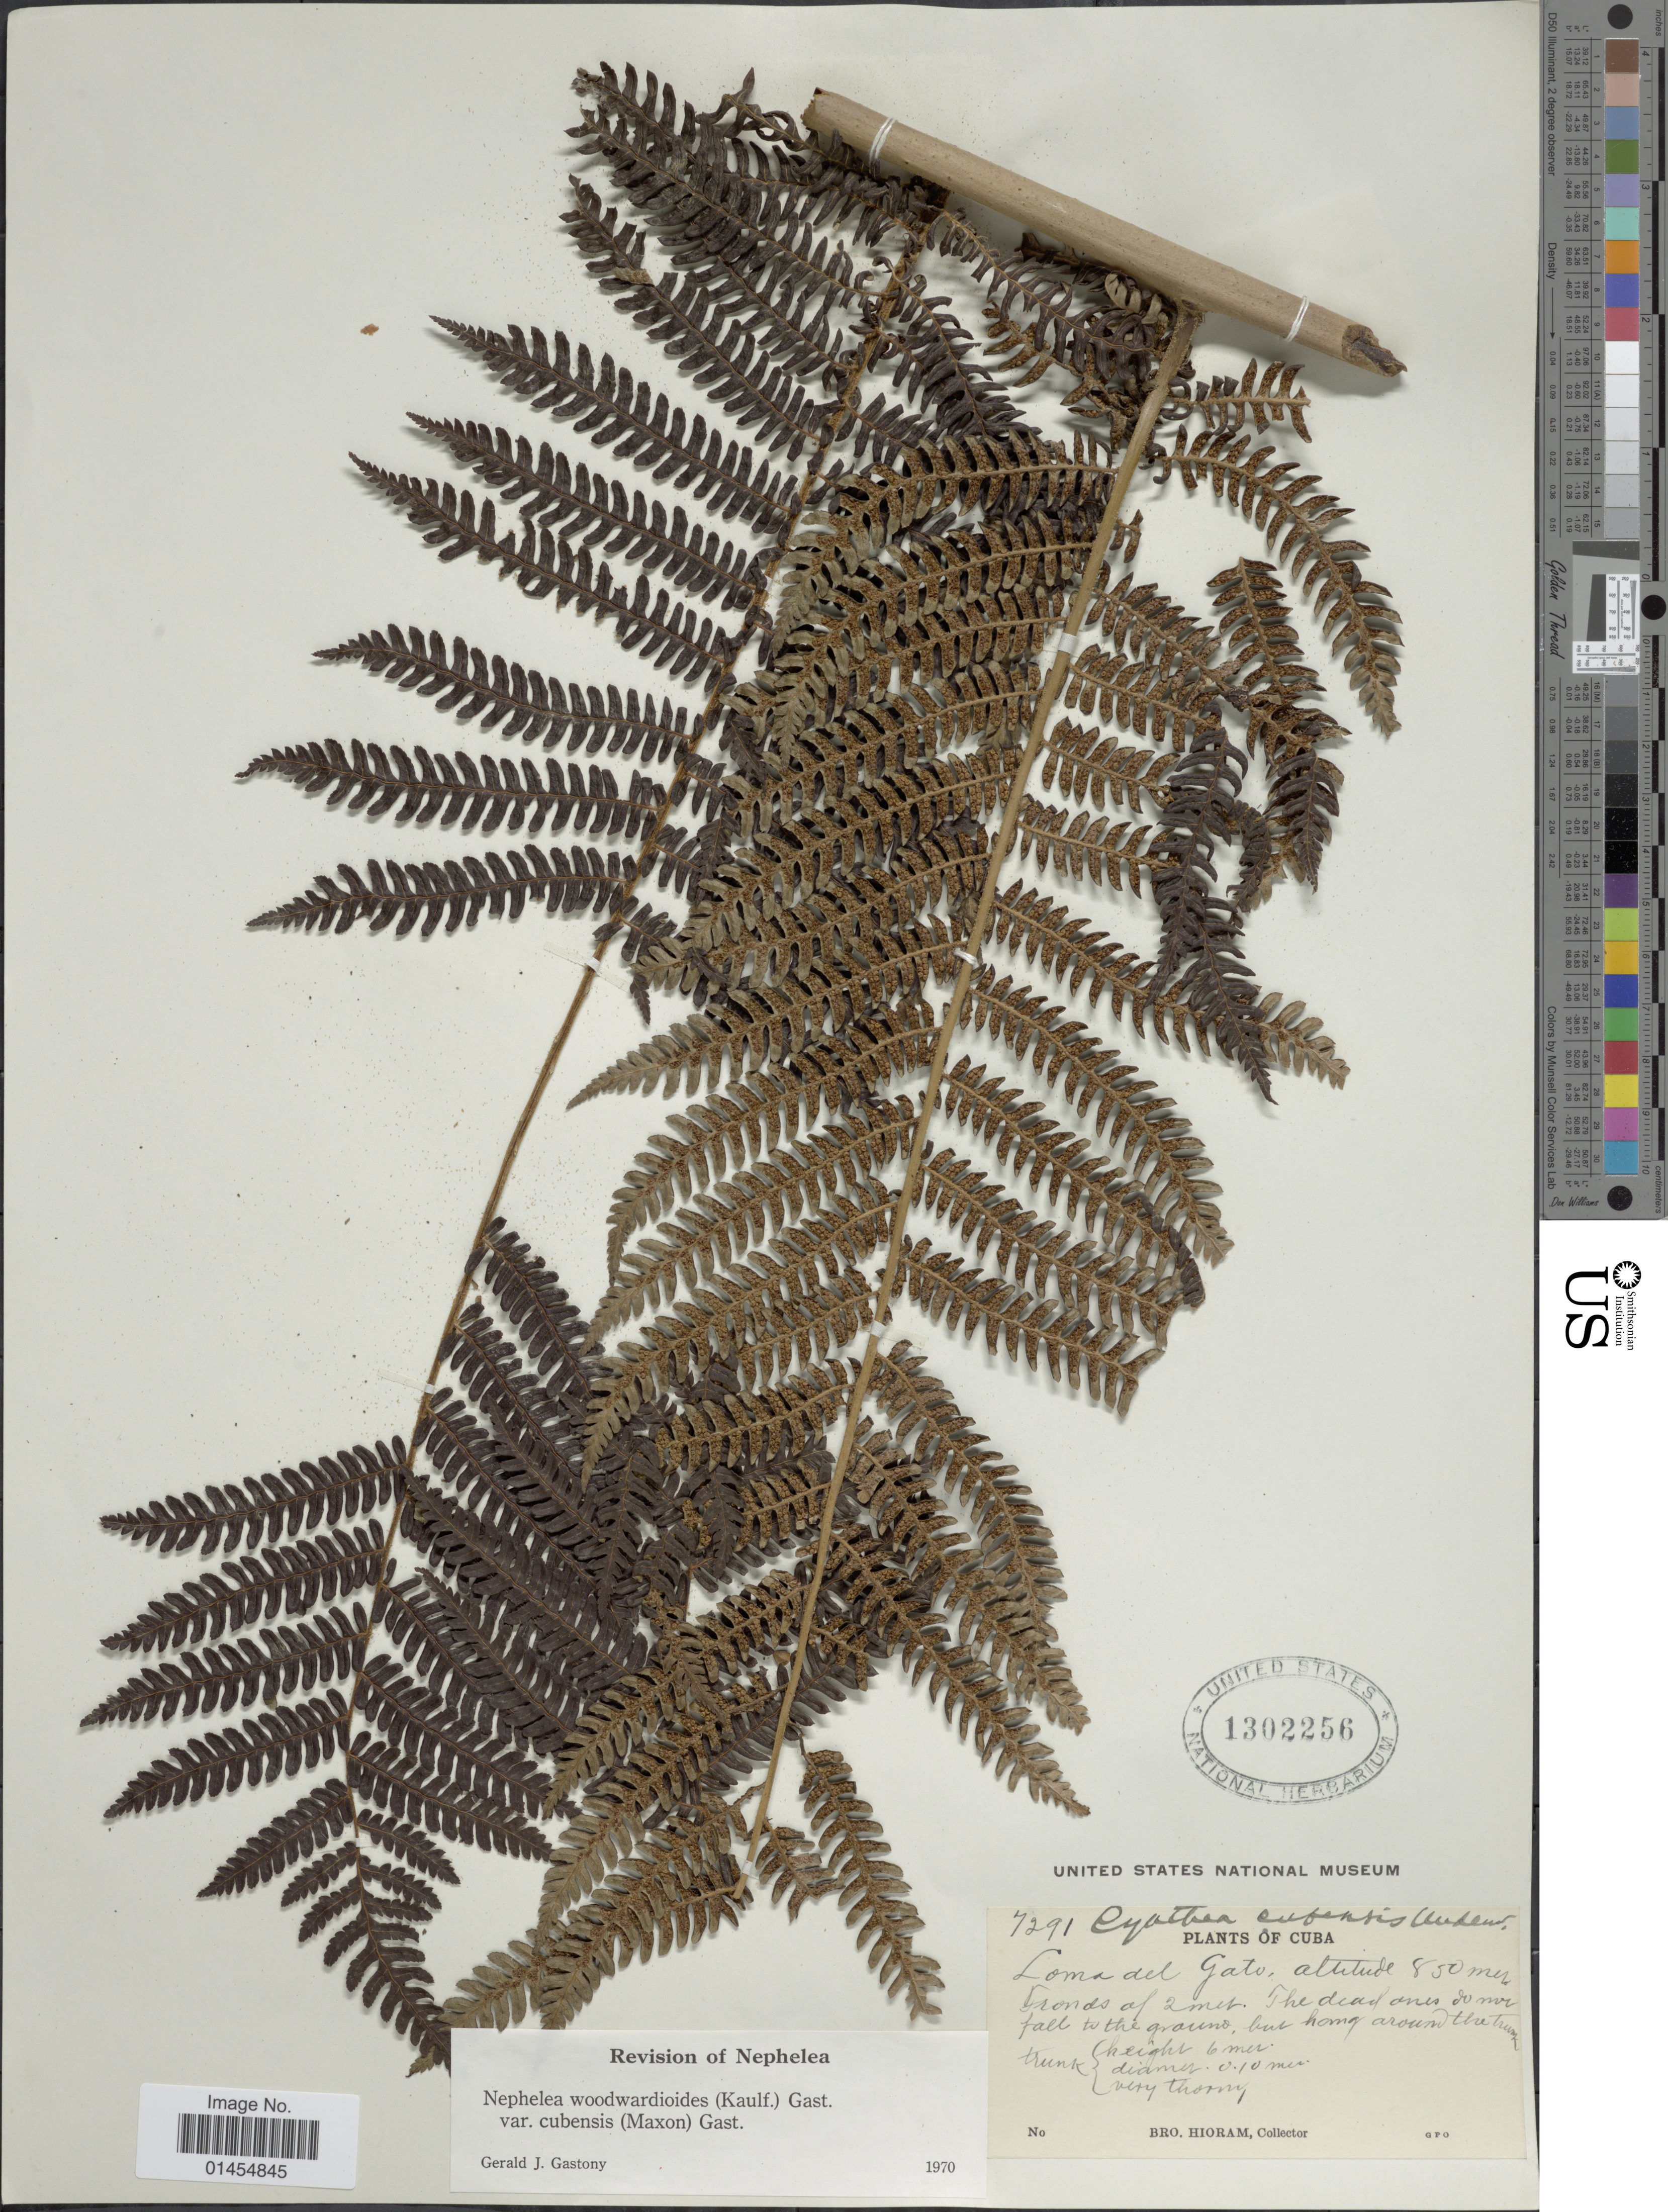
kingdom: Plantae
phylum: Tracheophyta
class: Polypodiopsida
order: Cyatheales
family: Cyatheaceae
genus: Alsophila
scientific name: Alsophila woodwardioides var. cubensis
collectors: Bro. Hioram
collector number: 7291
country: Cuba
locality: Loma del Gato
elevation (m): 850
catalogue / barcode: US 1302256